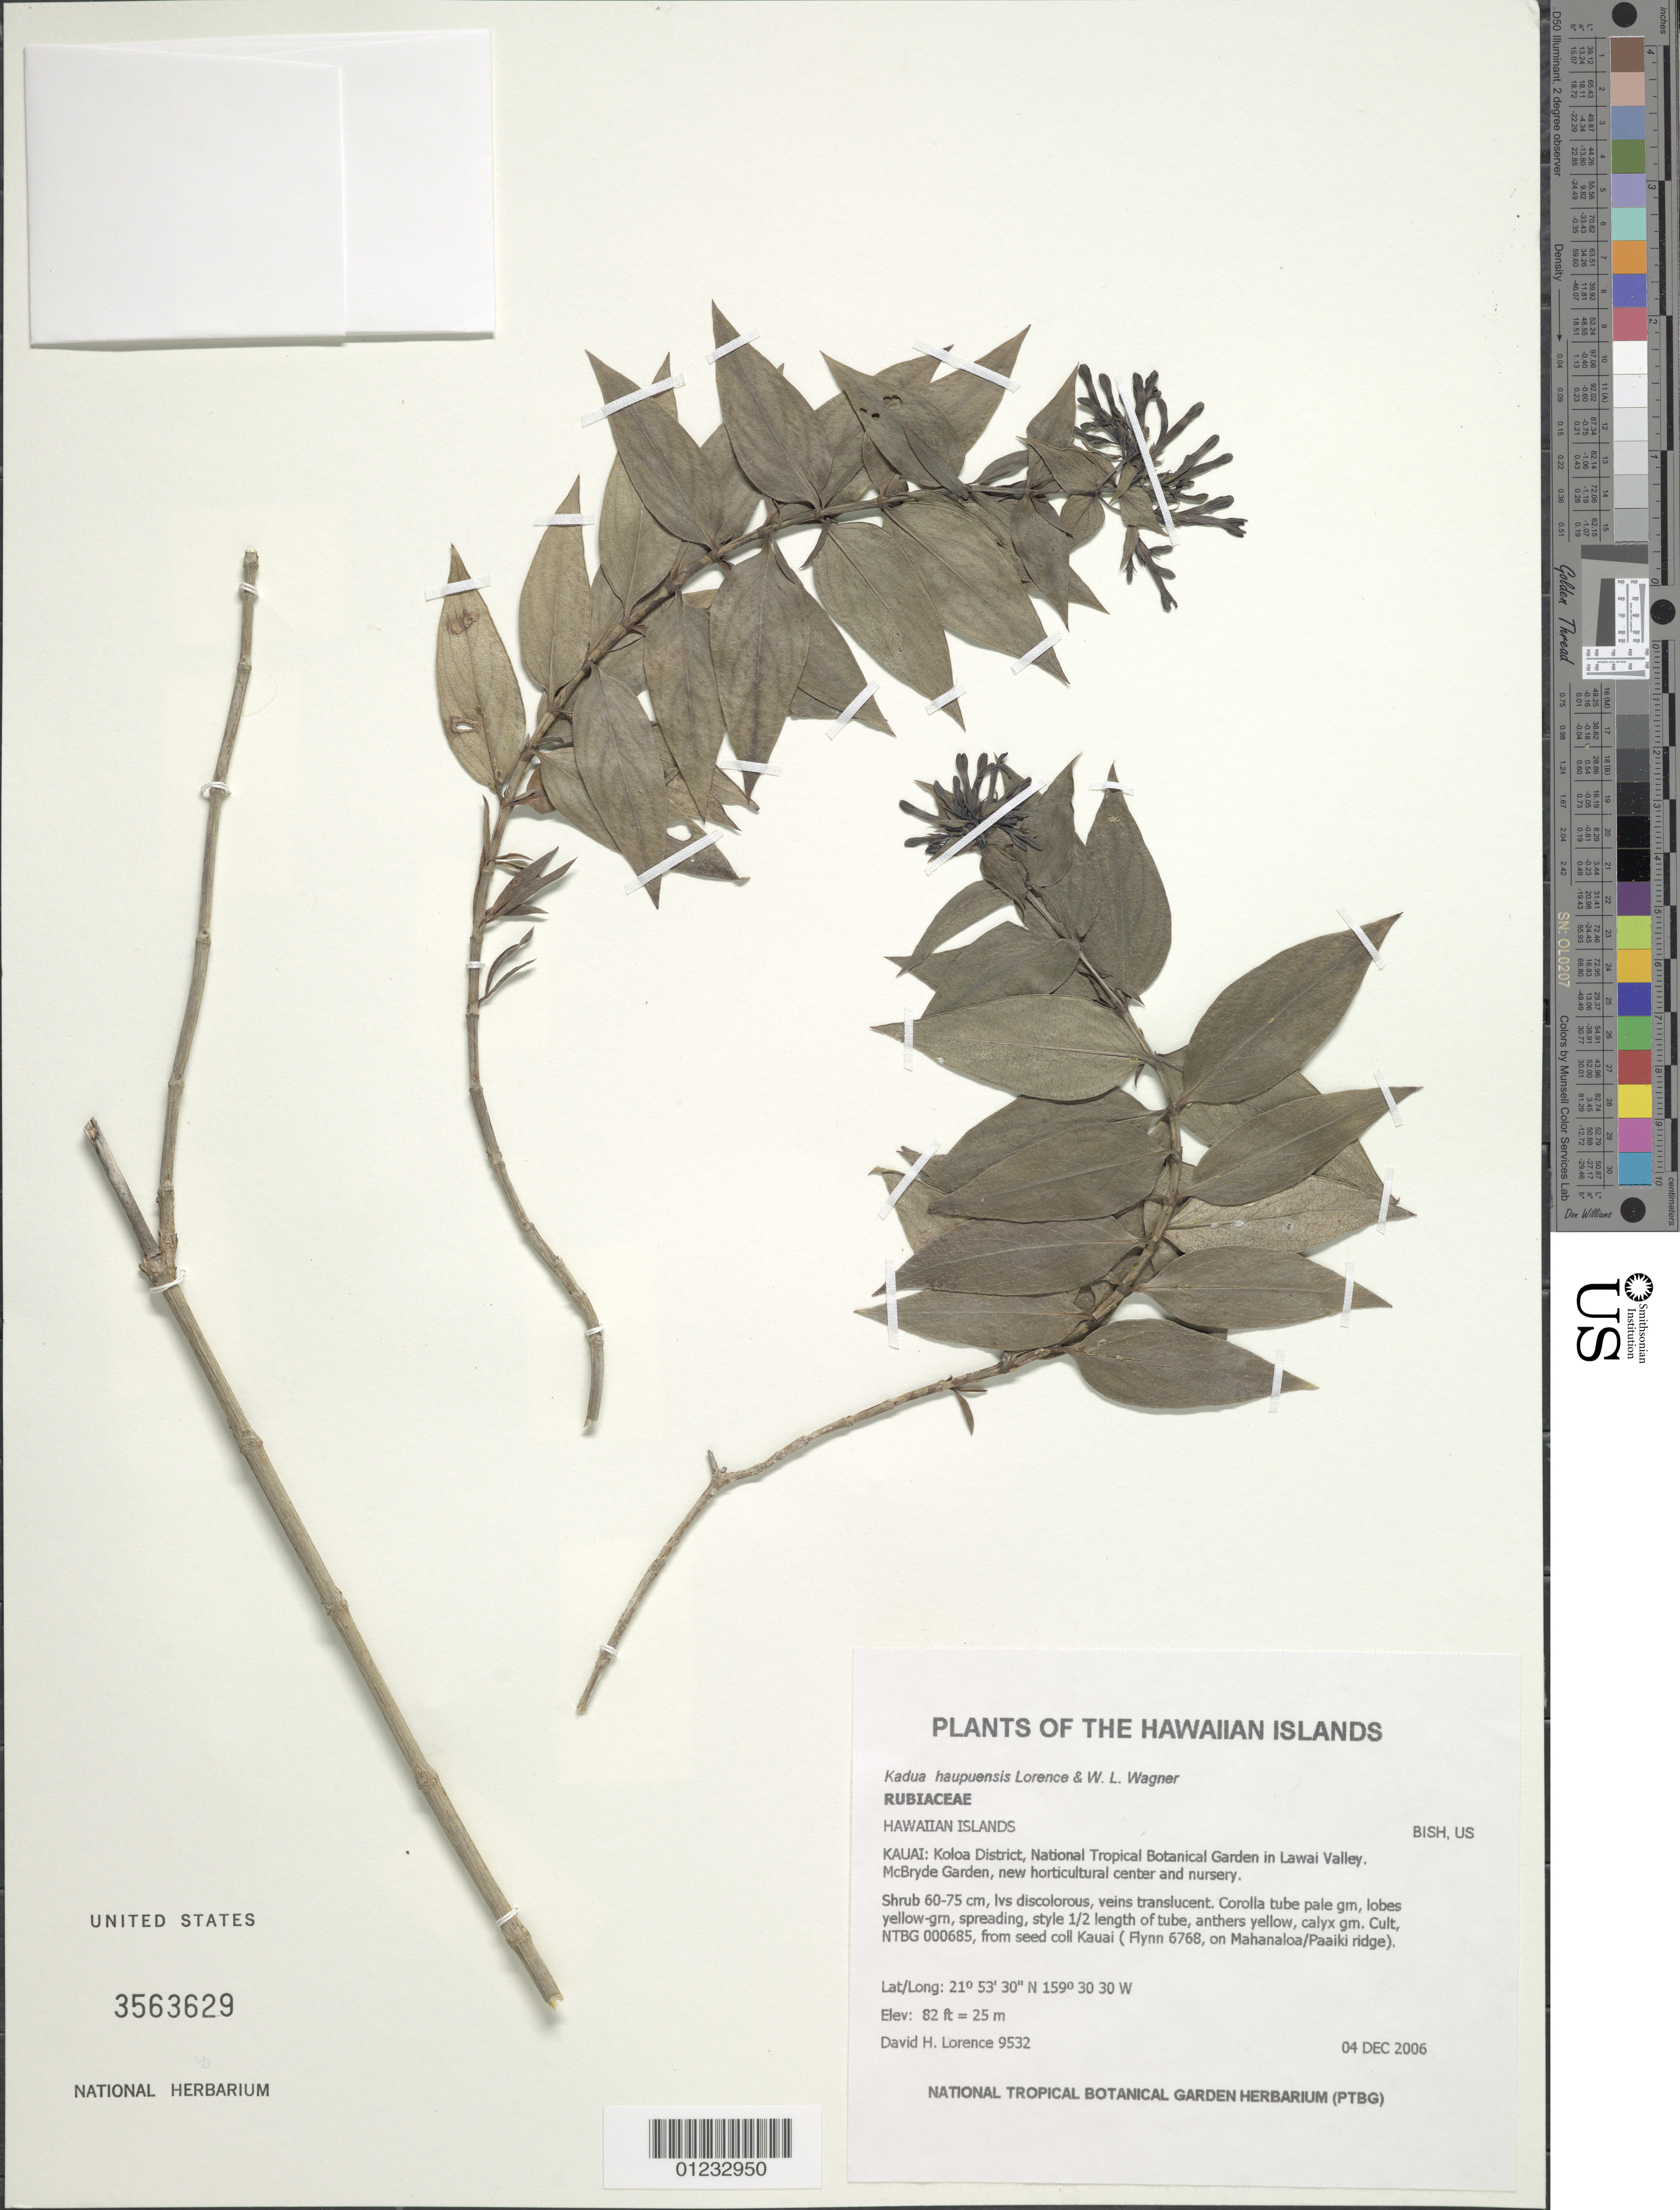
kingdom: Plantae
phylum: Tracheophyta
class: Magnoliopsida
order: Gentianales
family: Rubiaceae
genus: Kadua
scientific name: Kadua haupuensis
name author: Lorence & W.L. Wagner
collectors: D. Lorence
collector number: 9532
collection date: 2006-12-04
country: United States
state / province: Hawaii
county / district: Kauai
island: Kaua'i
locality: Koloa District, National Tropical Botanical Garden in Lawai Valley, McBryde Garden, new horticulture center and nursery.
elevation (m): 25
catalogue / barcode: US 3563629